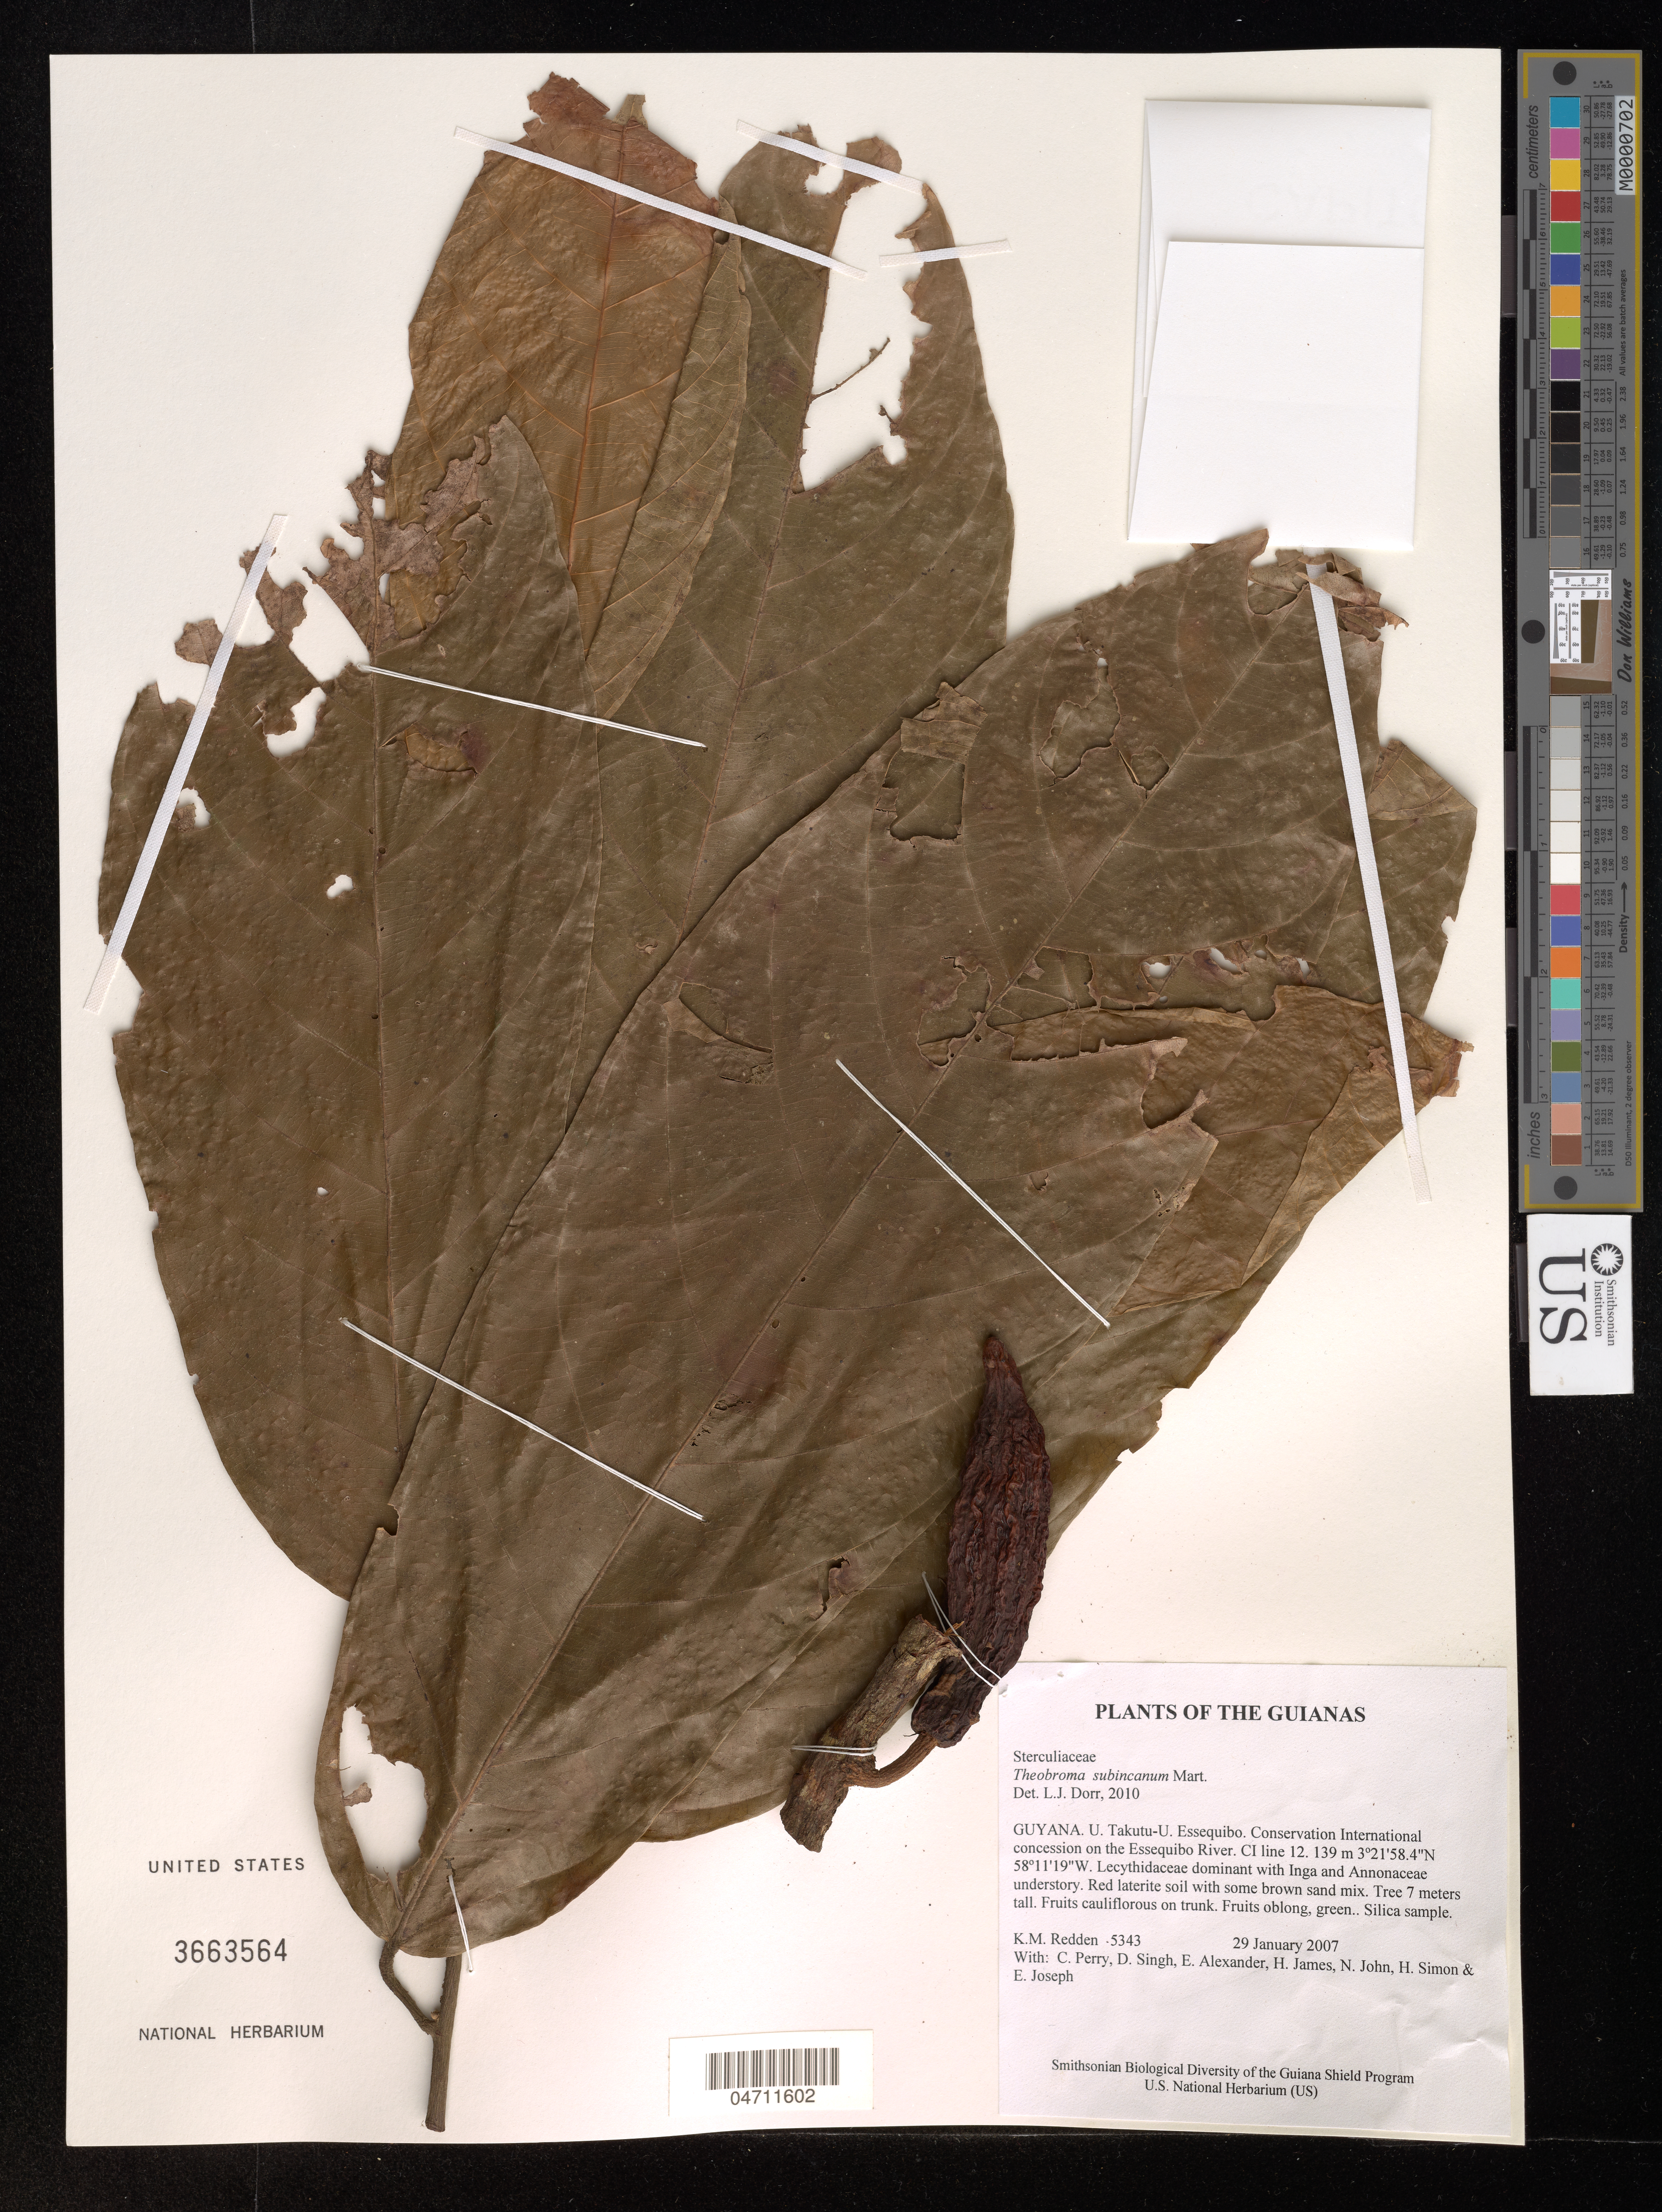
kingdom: Plantae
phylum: Tracheophyta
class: Magnoliopsida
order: Malvales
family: Malvaceae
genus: Theobroma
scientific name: Theobroma cacao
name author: L.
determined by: Dorr, Laurence J., Curator (BOT), Smithsonian Institution - National Museum of Natural History (UNITED STATES)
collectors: K. M. Redden, C. Perry, D. Singh, E. Alexander, H. James, N. John, H. Simon & E. Joseph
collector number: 5343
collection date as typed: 29 January 2007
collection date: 2007-01-29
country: Guyana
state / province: U. Takutu-U. Essequibo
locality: Conservation International concession on the Essequibo River. CI line 12.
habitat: Lecythidaceae dominant with Inga and Annonaceae understory. Red laterite soil with some brown sand mix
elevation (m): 139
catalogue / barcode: US 3663564